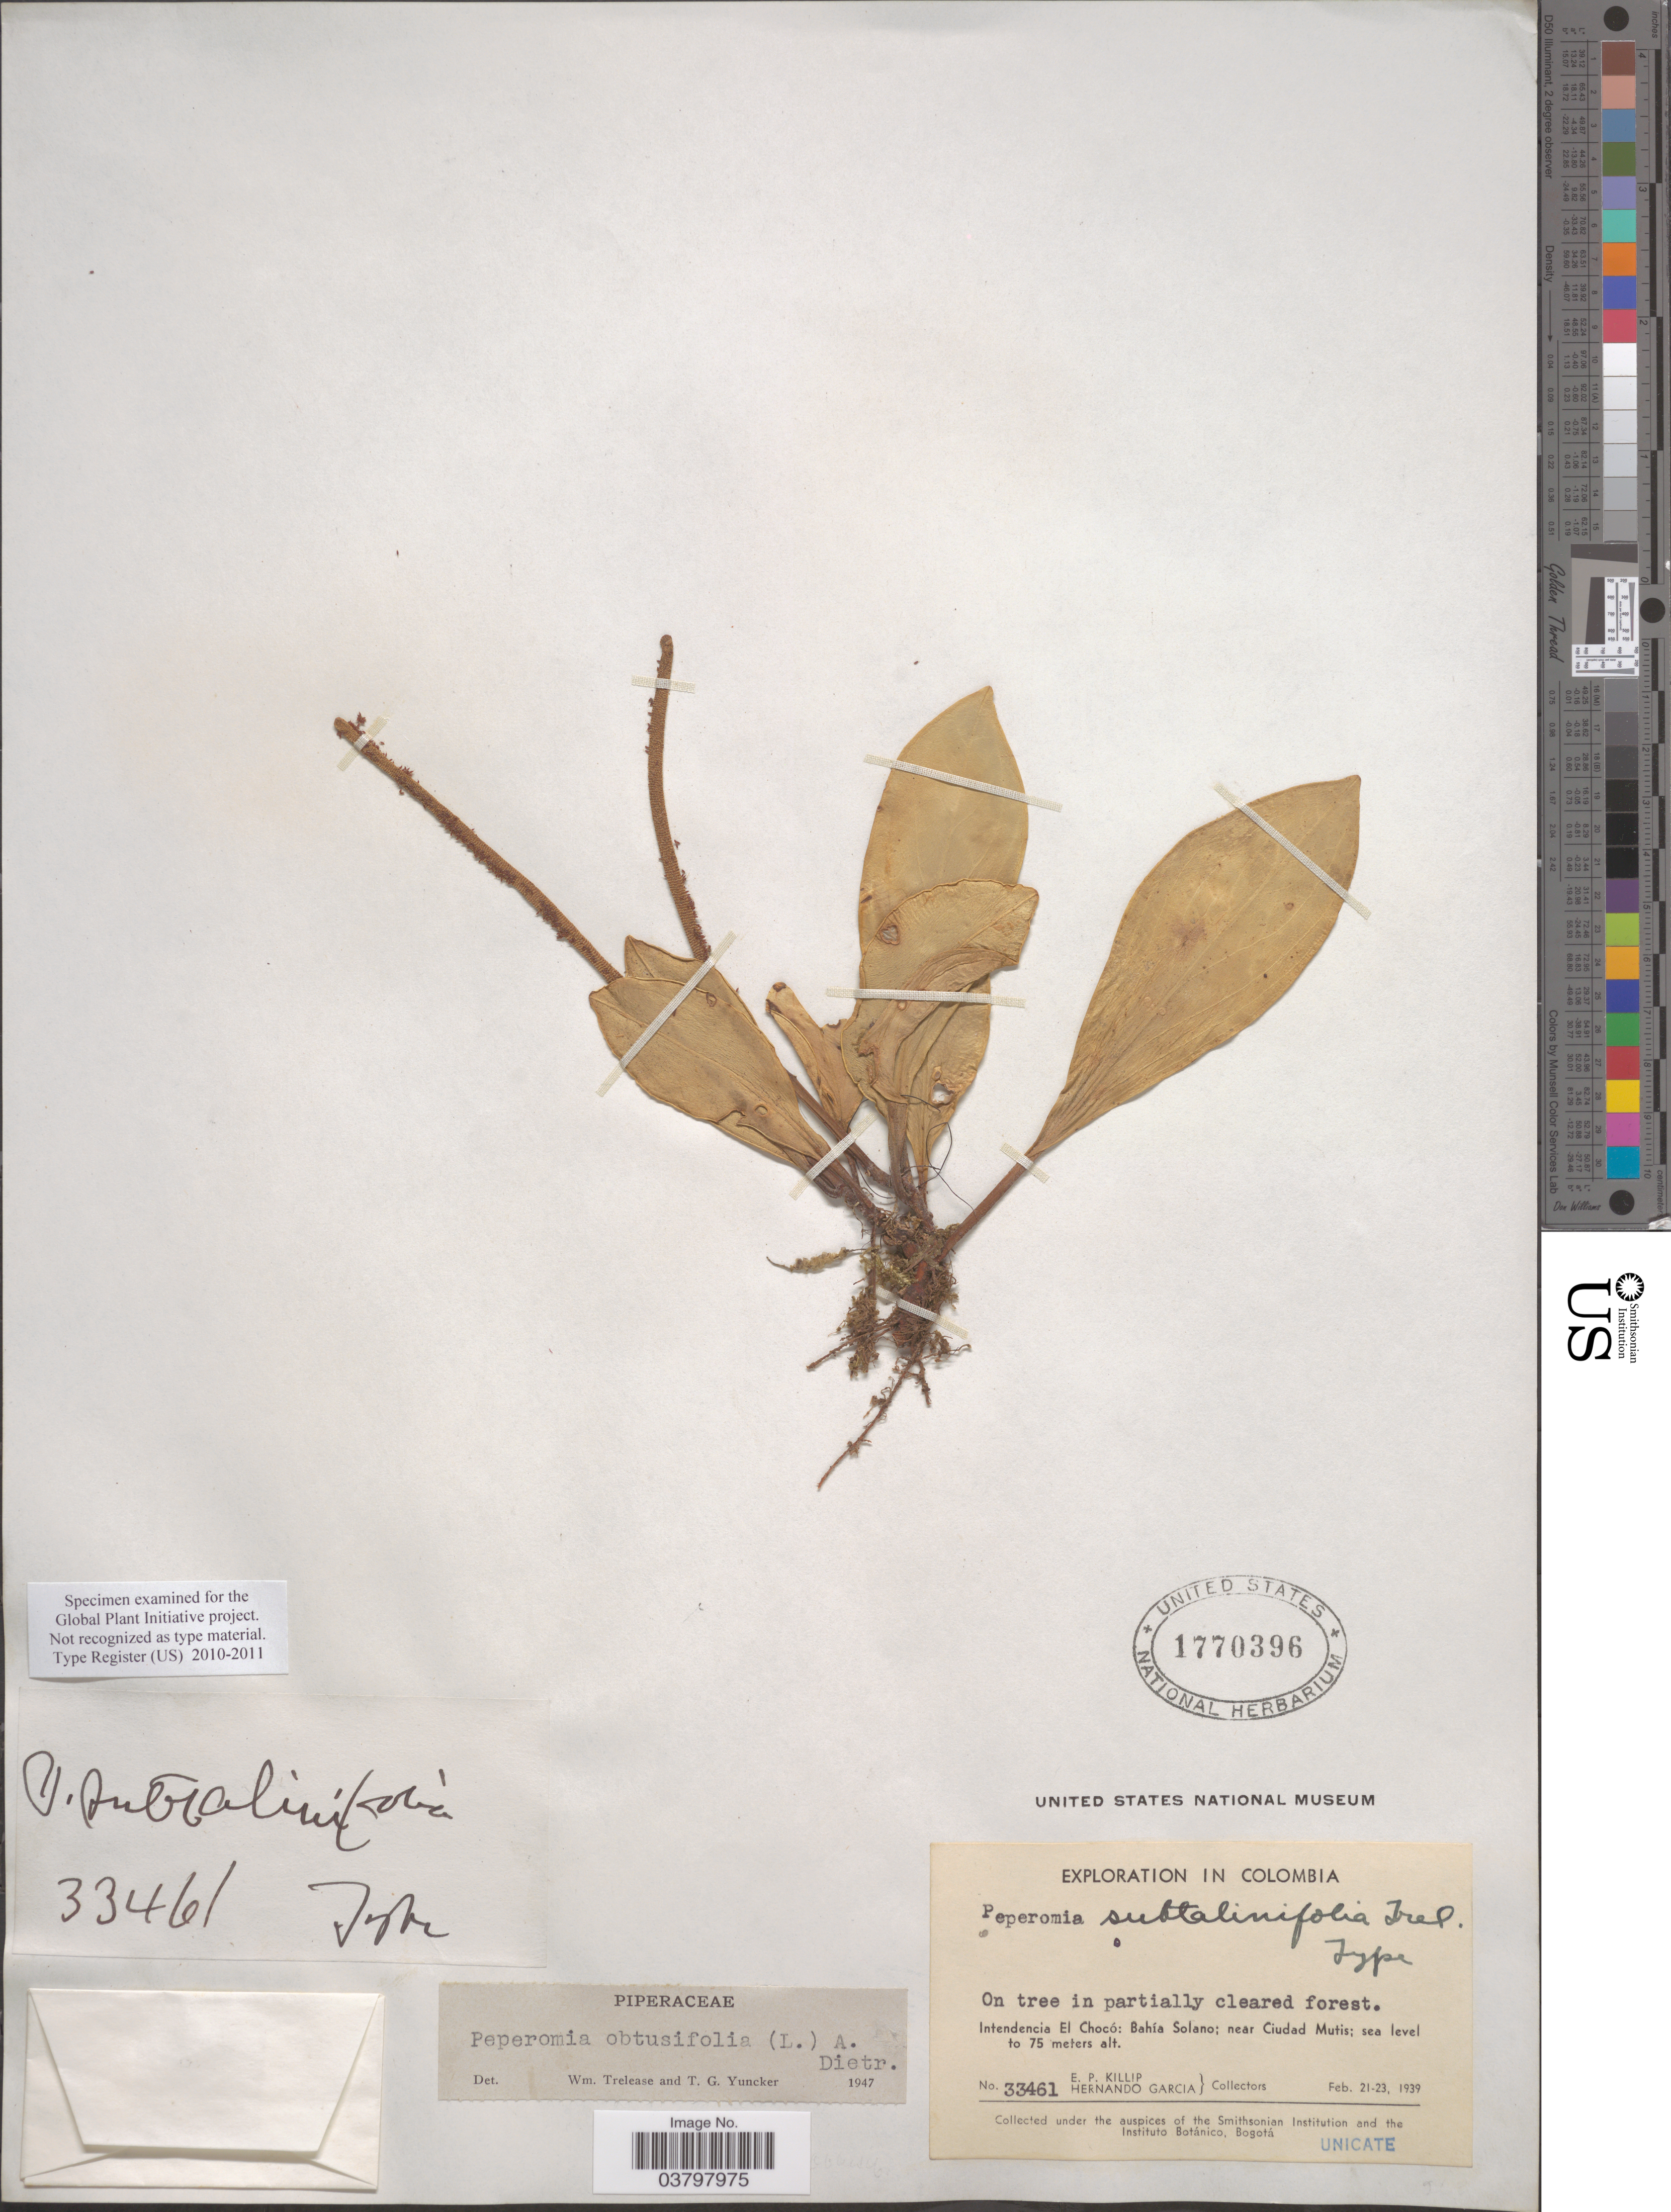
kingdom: Plantae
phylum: Tracheophyta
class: Magnoliopsida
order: Piperales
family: Piperaceae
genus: Peperomia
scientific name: Peperomia obtusifolia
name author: (L.) A. Dietr.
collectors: E. P. Killip & H. Garcia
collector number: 33461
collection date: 1939-02-21/1939-02-23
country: Colombia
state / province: Chocó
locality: Intendencia El Chocó: Bahía Solano; near Ciudad Mutis.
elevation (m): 0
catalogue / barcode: US 1770396